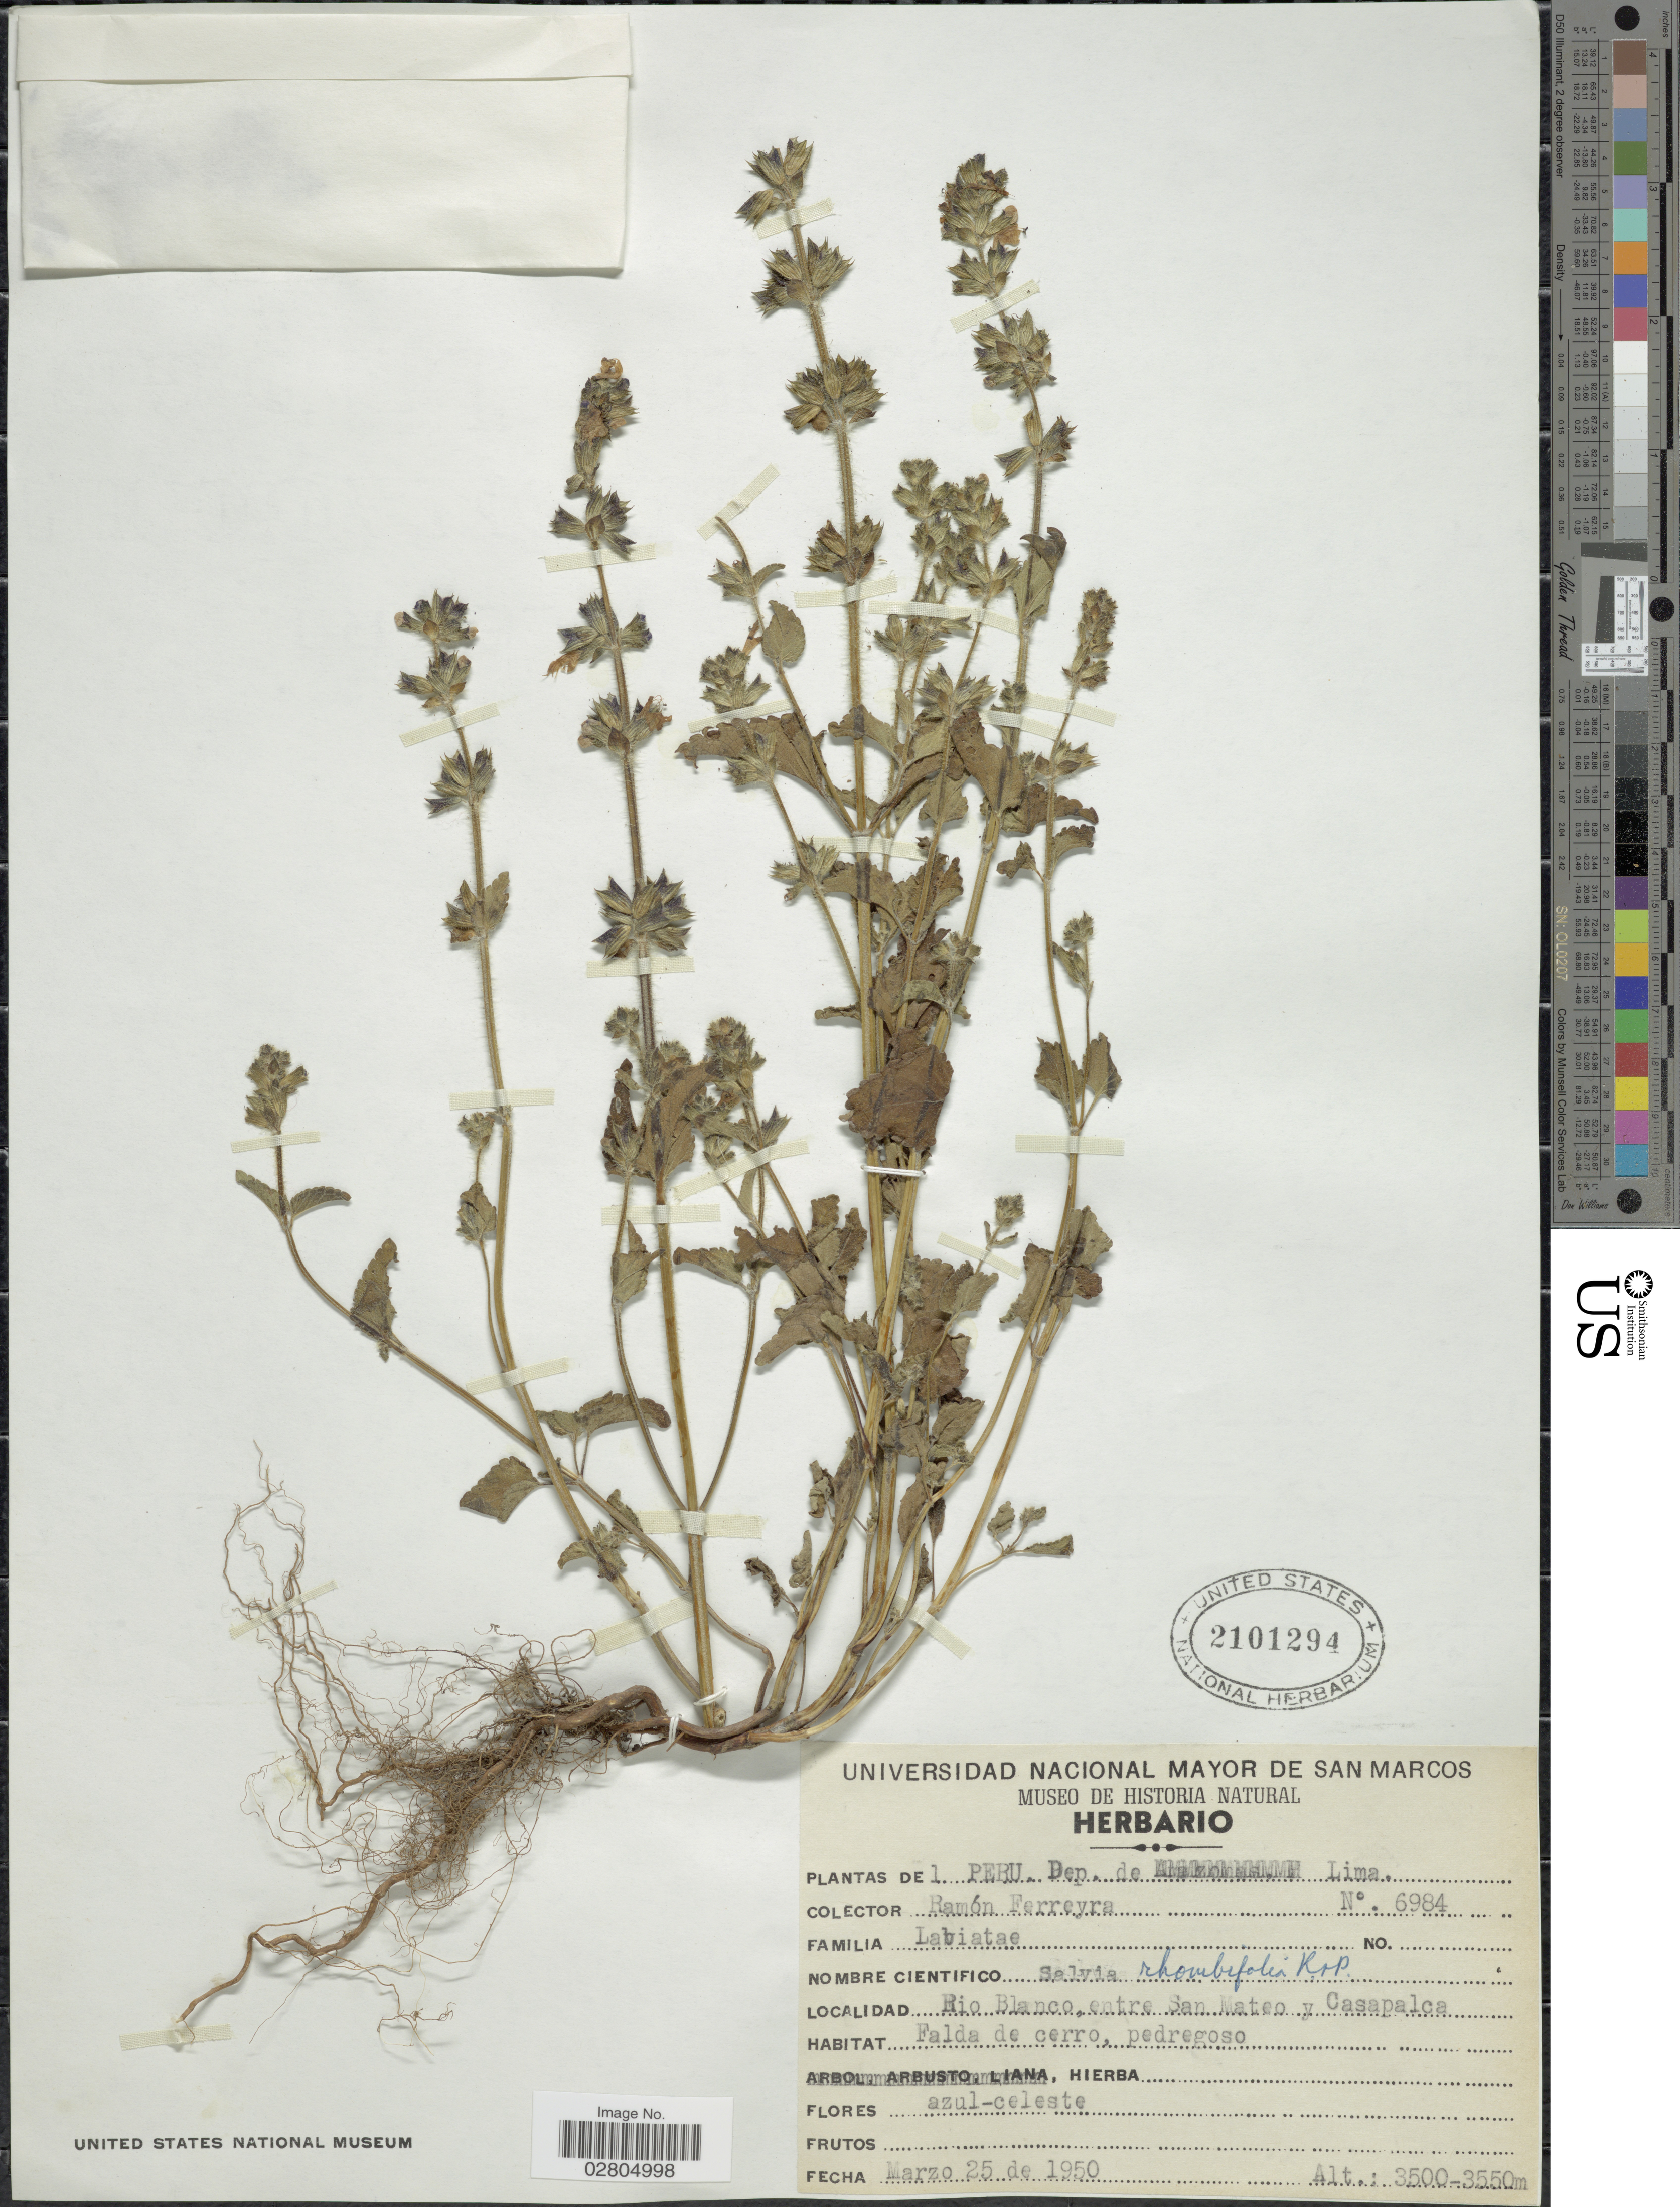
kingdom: Plantae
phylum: Tracheophyta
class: Magnoliopsida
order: Lamiales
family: Lamiaceae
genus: Salvia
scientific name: Salvia rhombifolia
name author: Ruiz & Pav.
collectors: R. A. Ferreyra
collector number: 6984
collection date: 1950-03-25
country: Peru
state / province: Lima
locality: Dep. de Lima, Rio Blanco, entre San Mateo y Casapalca.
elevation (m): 3500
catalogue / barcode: US 2101294